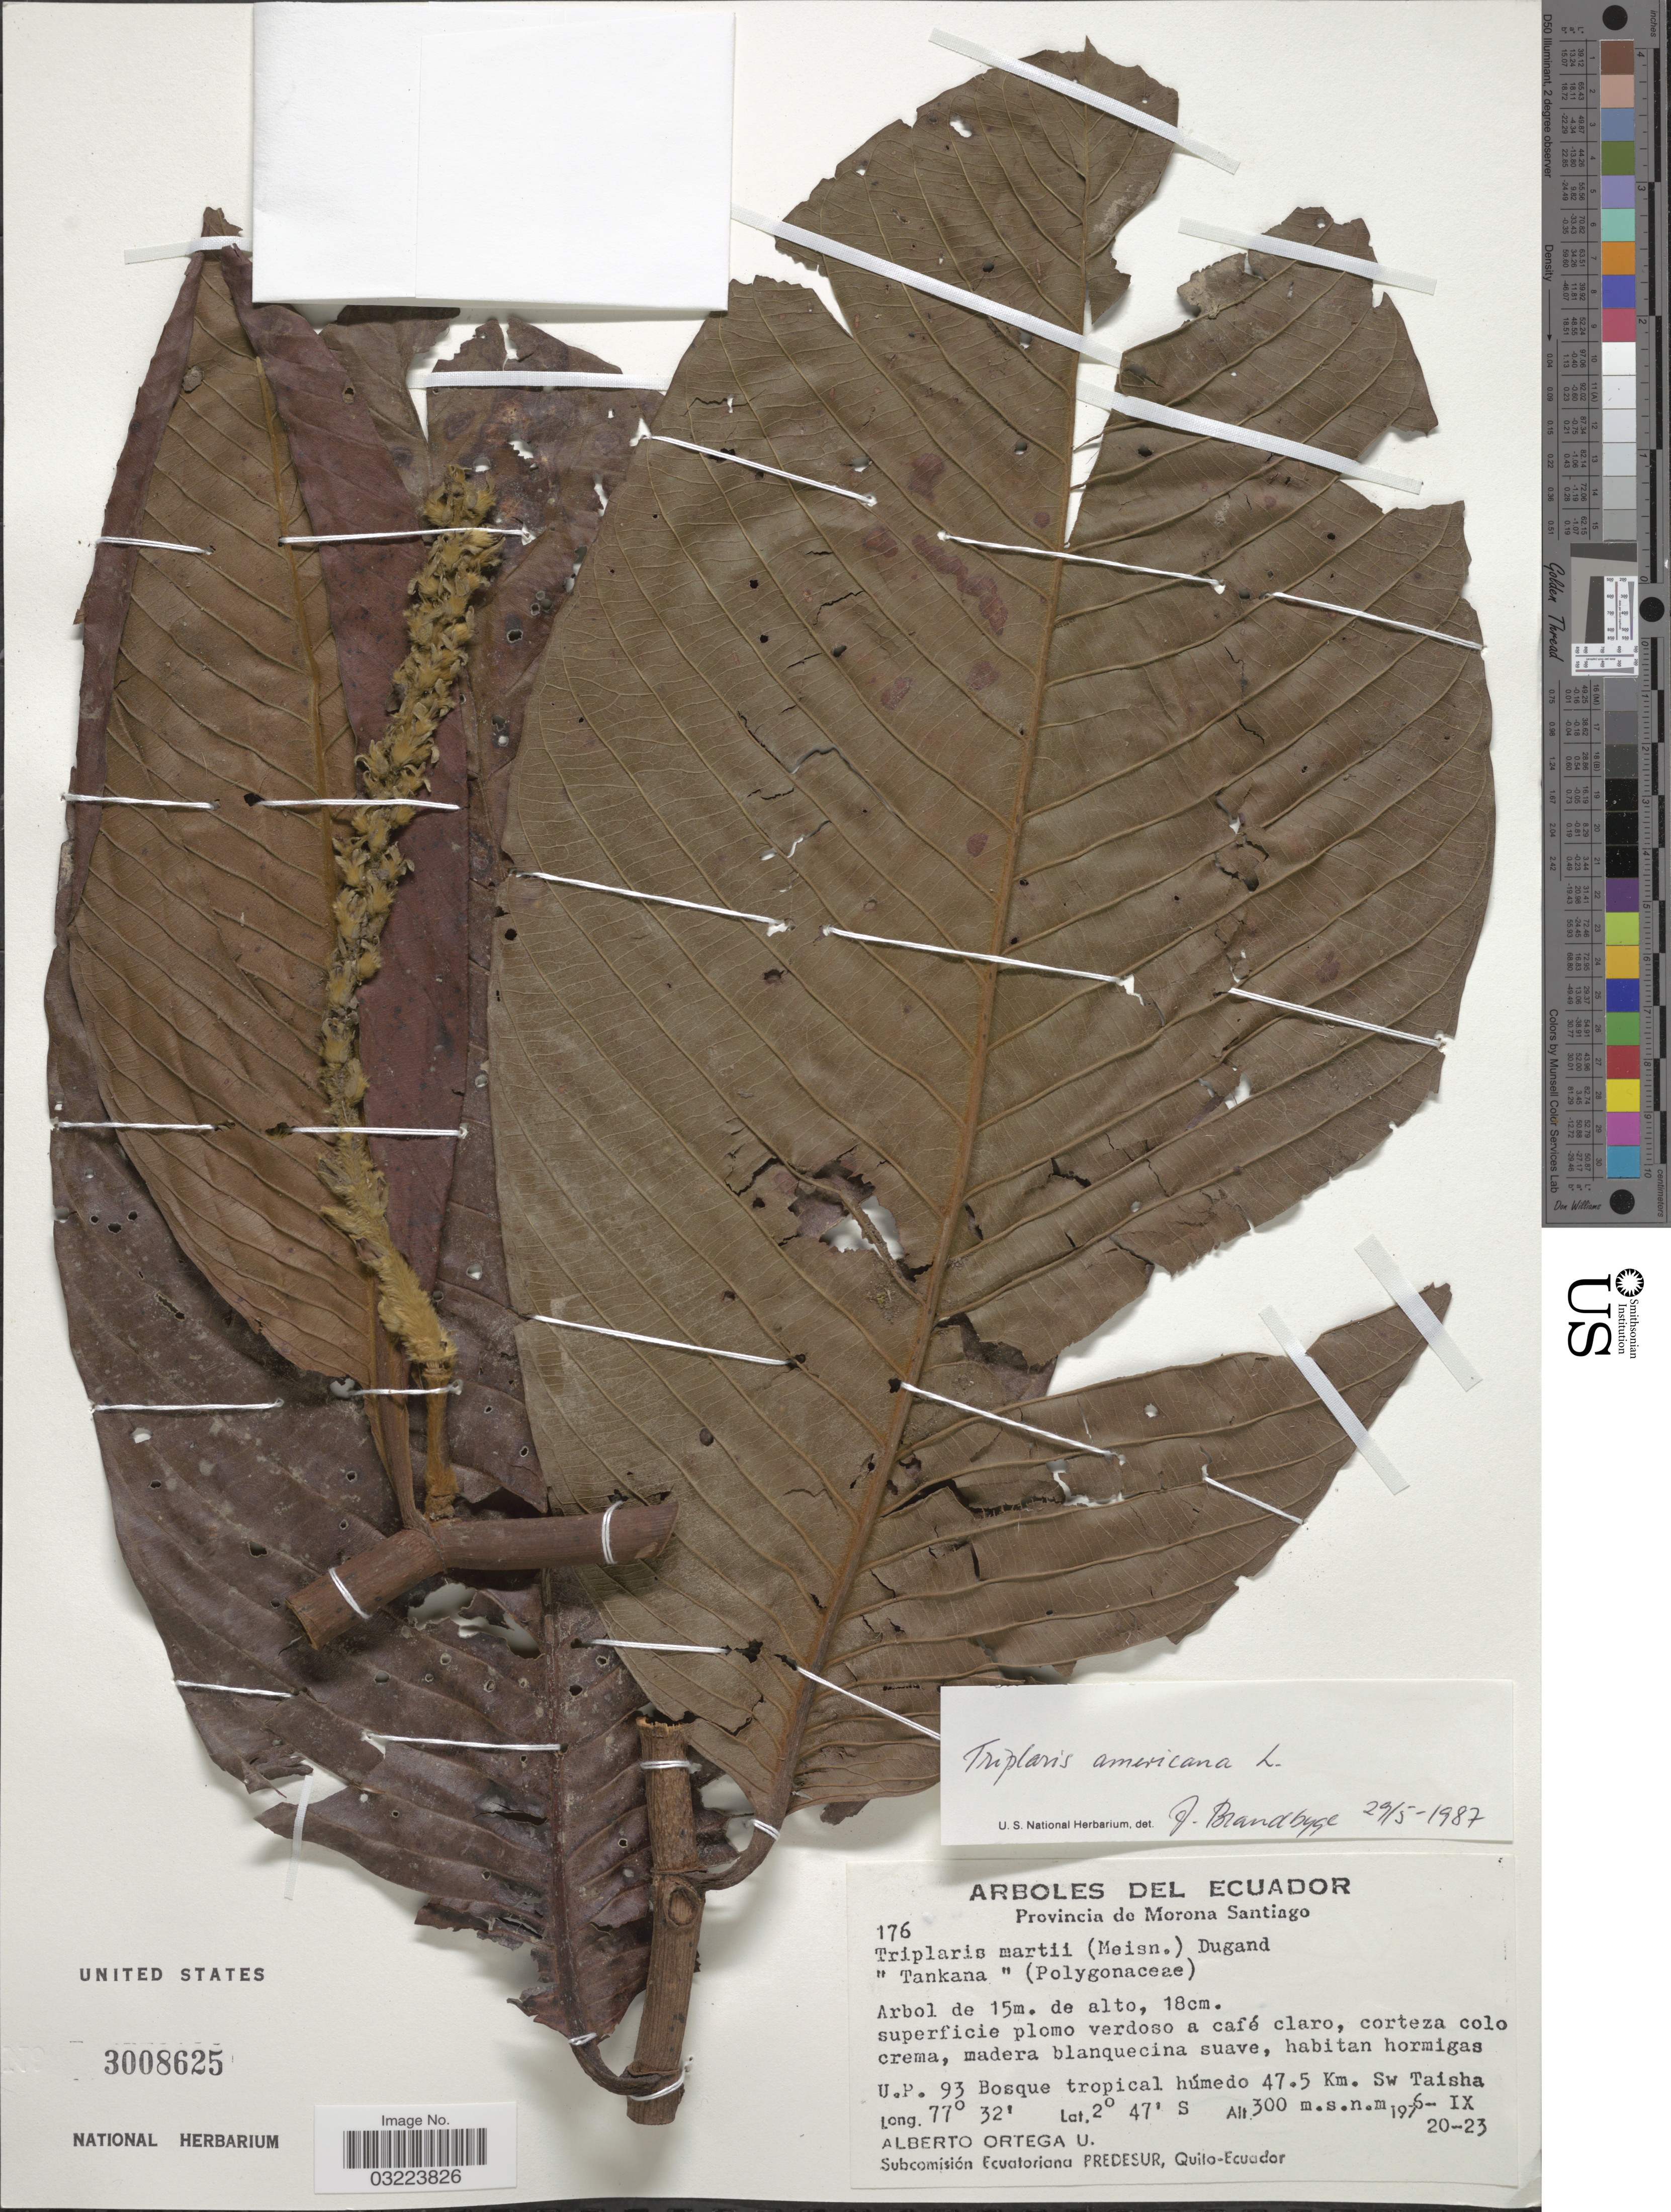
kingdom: Plantae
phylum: Tracheophyta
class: Magnoliopsida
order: Caryophyllales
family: Polygonaceae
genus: Triplaris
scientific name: Triplaris americana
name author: L.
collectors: A. T. Ortega U.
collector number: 176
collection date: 1976-09-20/1976-09-23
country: Ecuador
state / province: Morona-Santiago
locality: U.P. 93 Bosque tropical húmedo 47.5 Km. Sw Taisha.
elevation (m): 300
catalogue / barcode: US 3008625